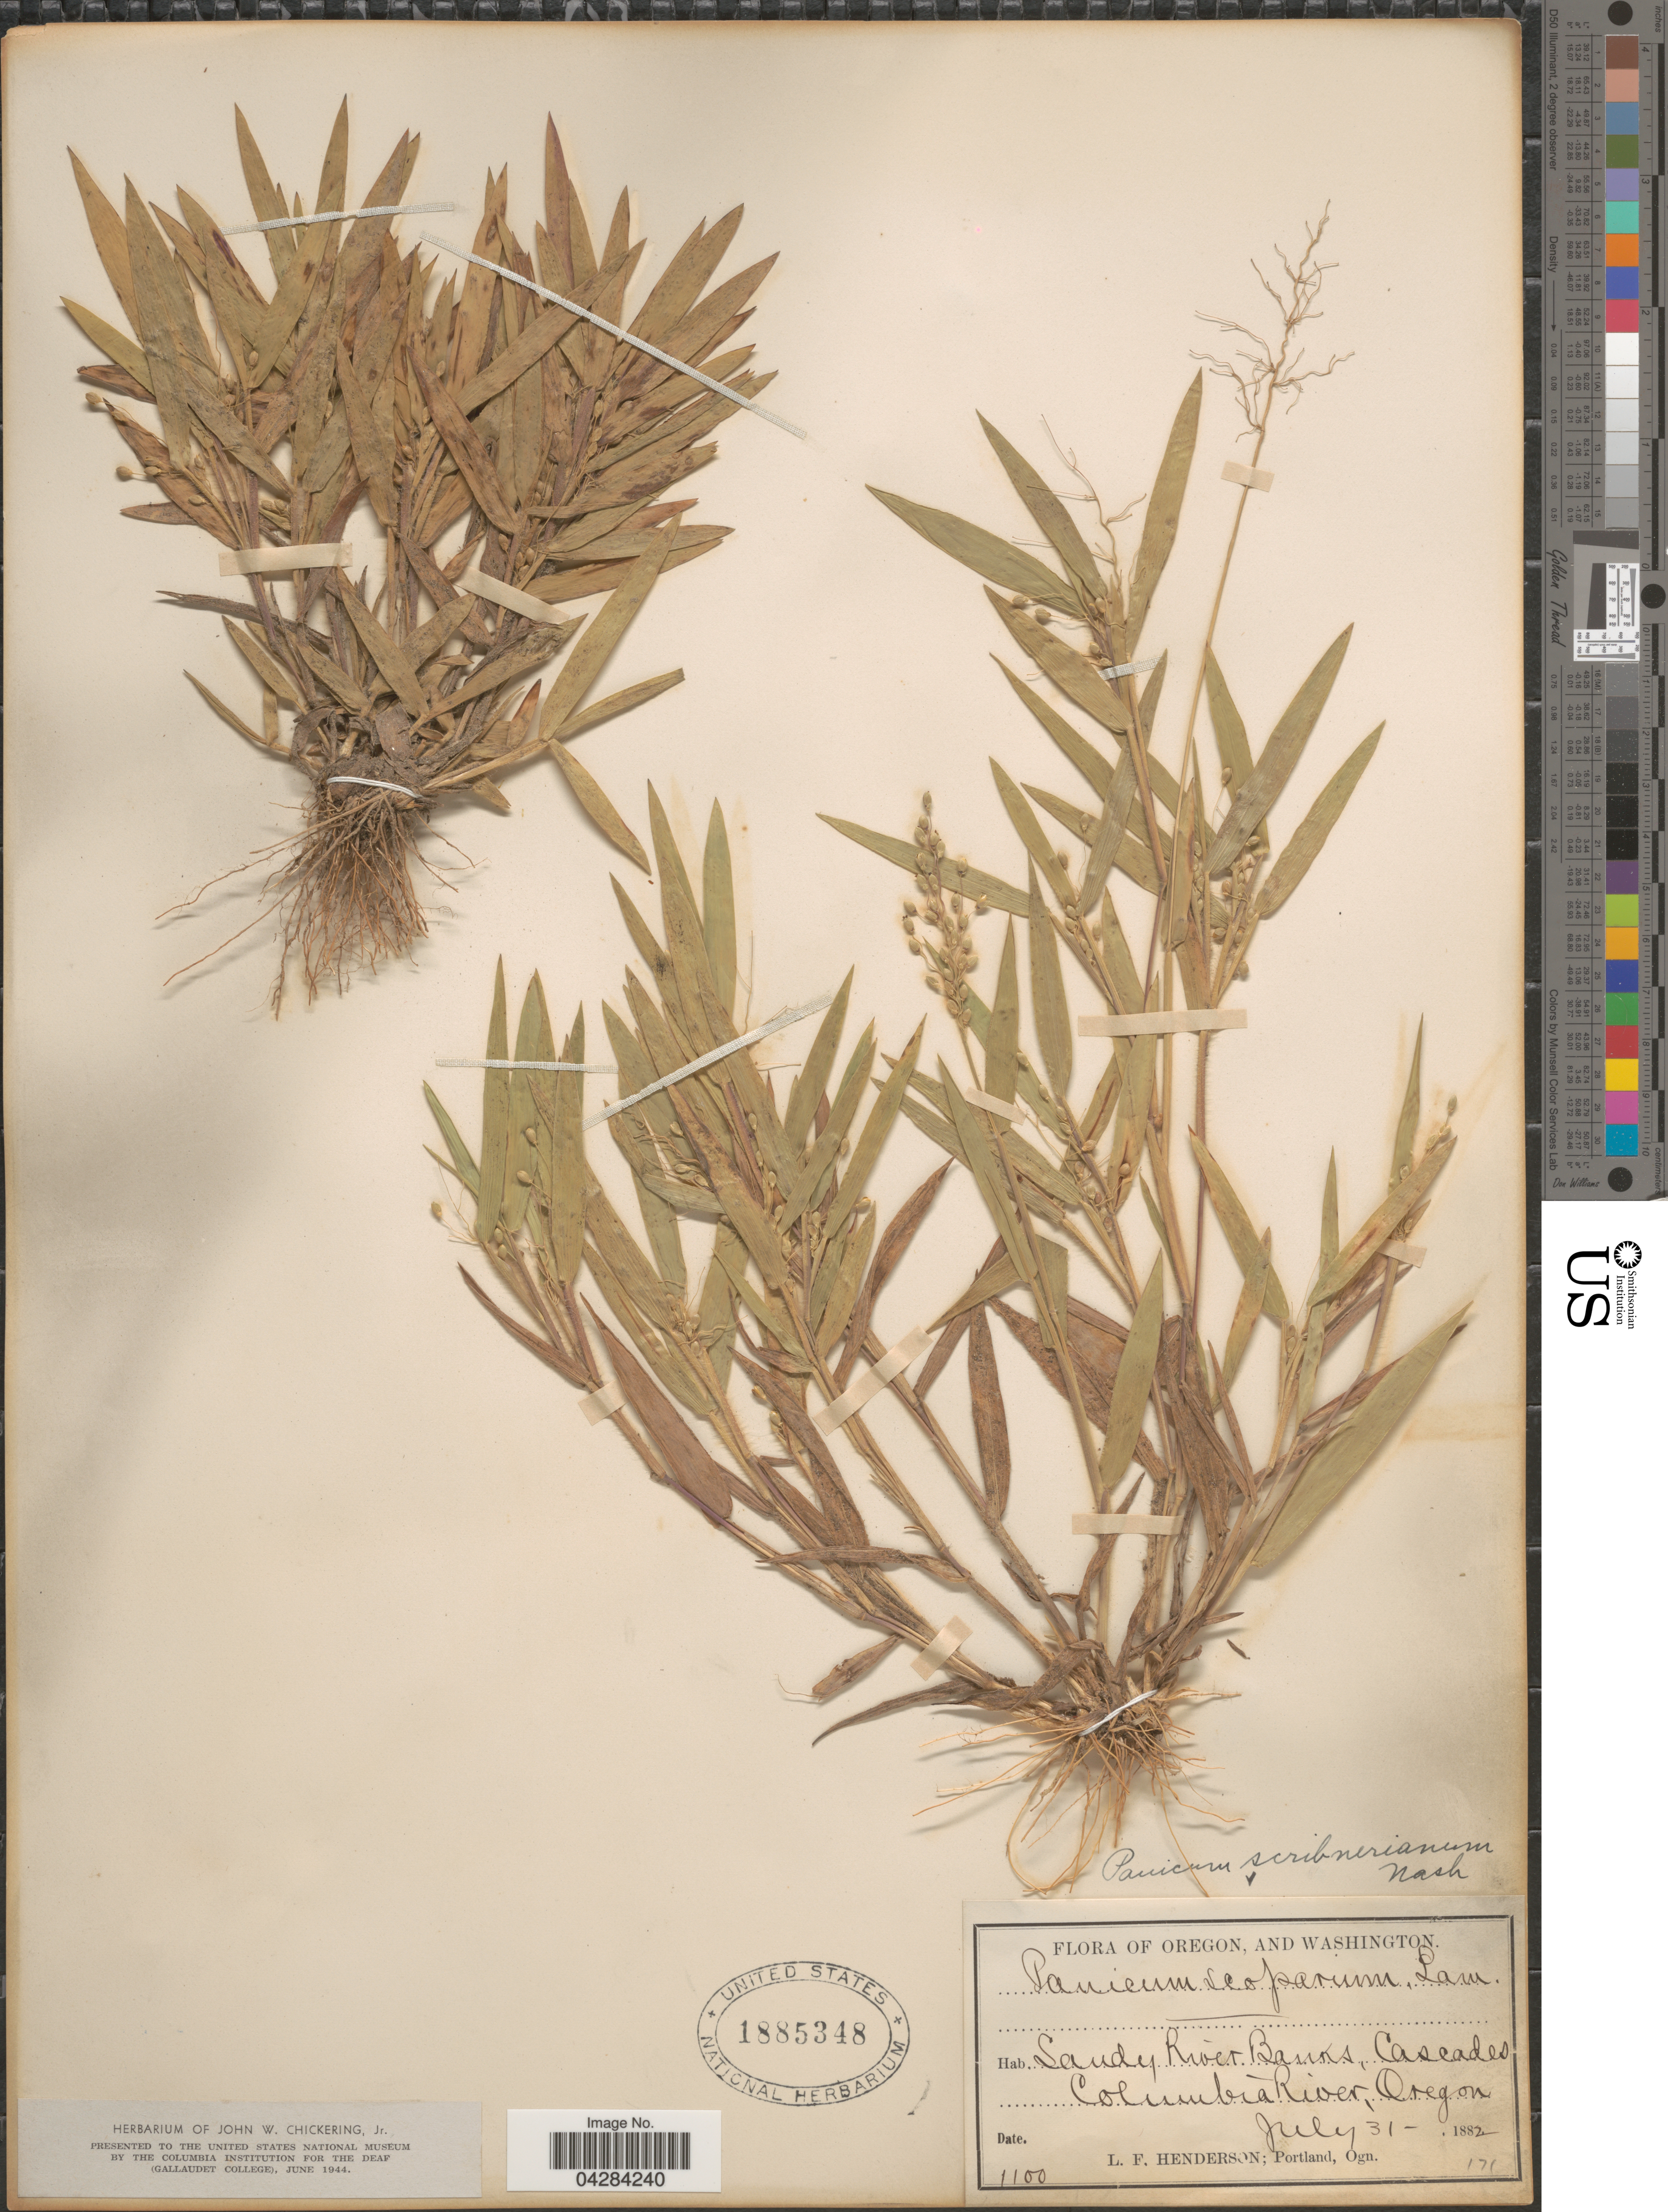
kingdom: Plantae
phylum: Tracheophyta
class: Liliopsida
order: Poales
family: Poaceae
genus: Dichanthelium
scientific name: Dichanthelium oligosanthes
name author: (Schult.) Gould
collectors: L. Henderson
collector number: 1100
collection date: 1882-07-31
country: United States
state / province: Oregon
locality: Sandy River Banks, Cascades. Columbia River.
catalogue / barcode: US 1885348